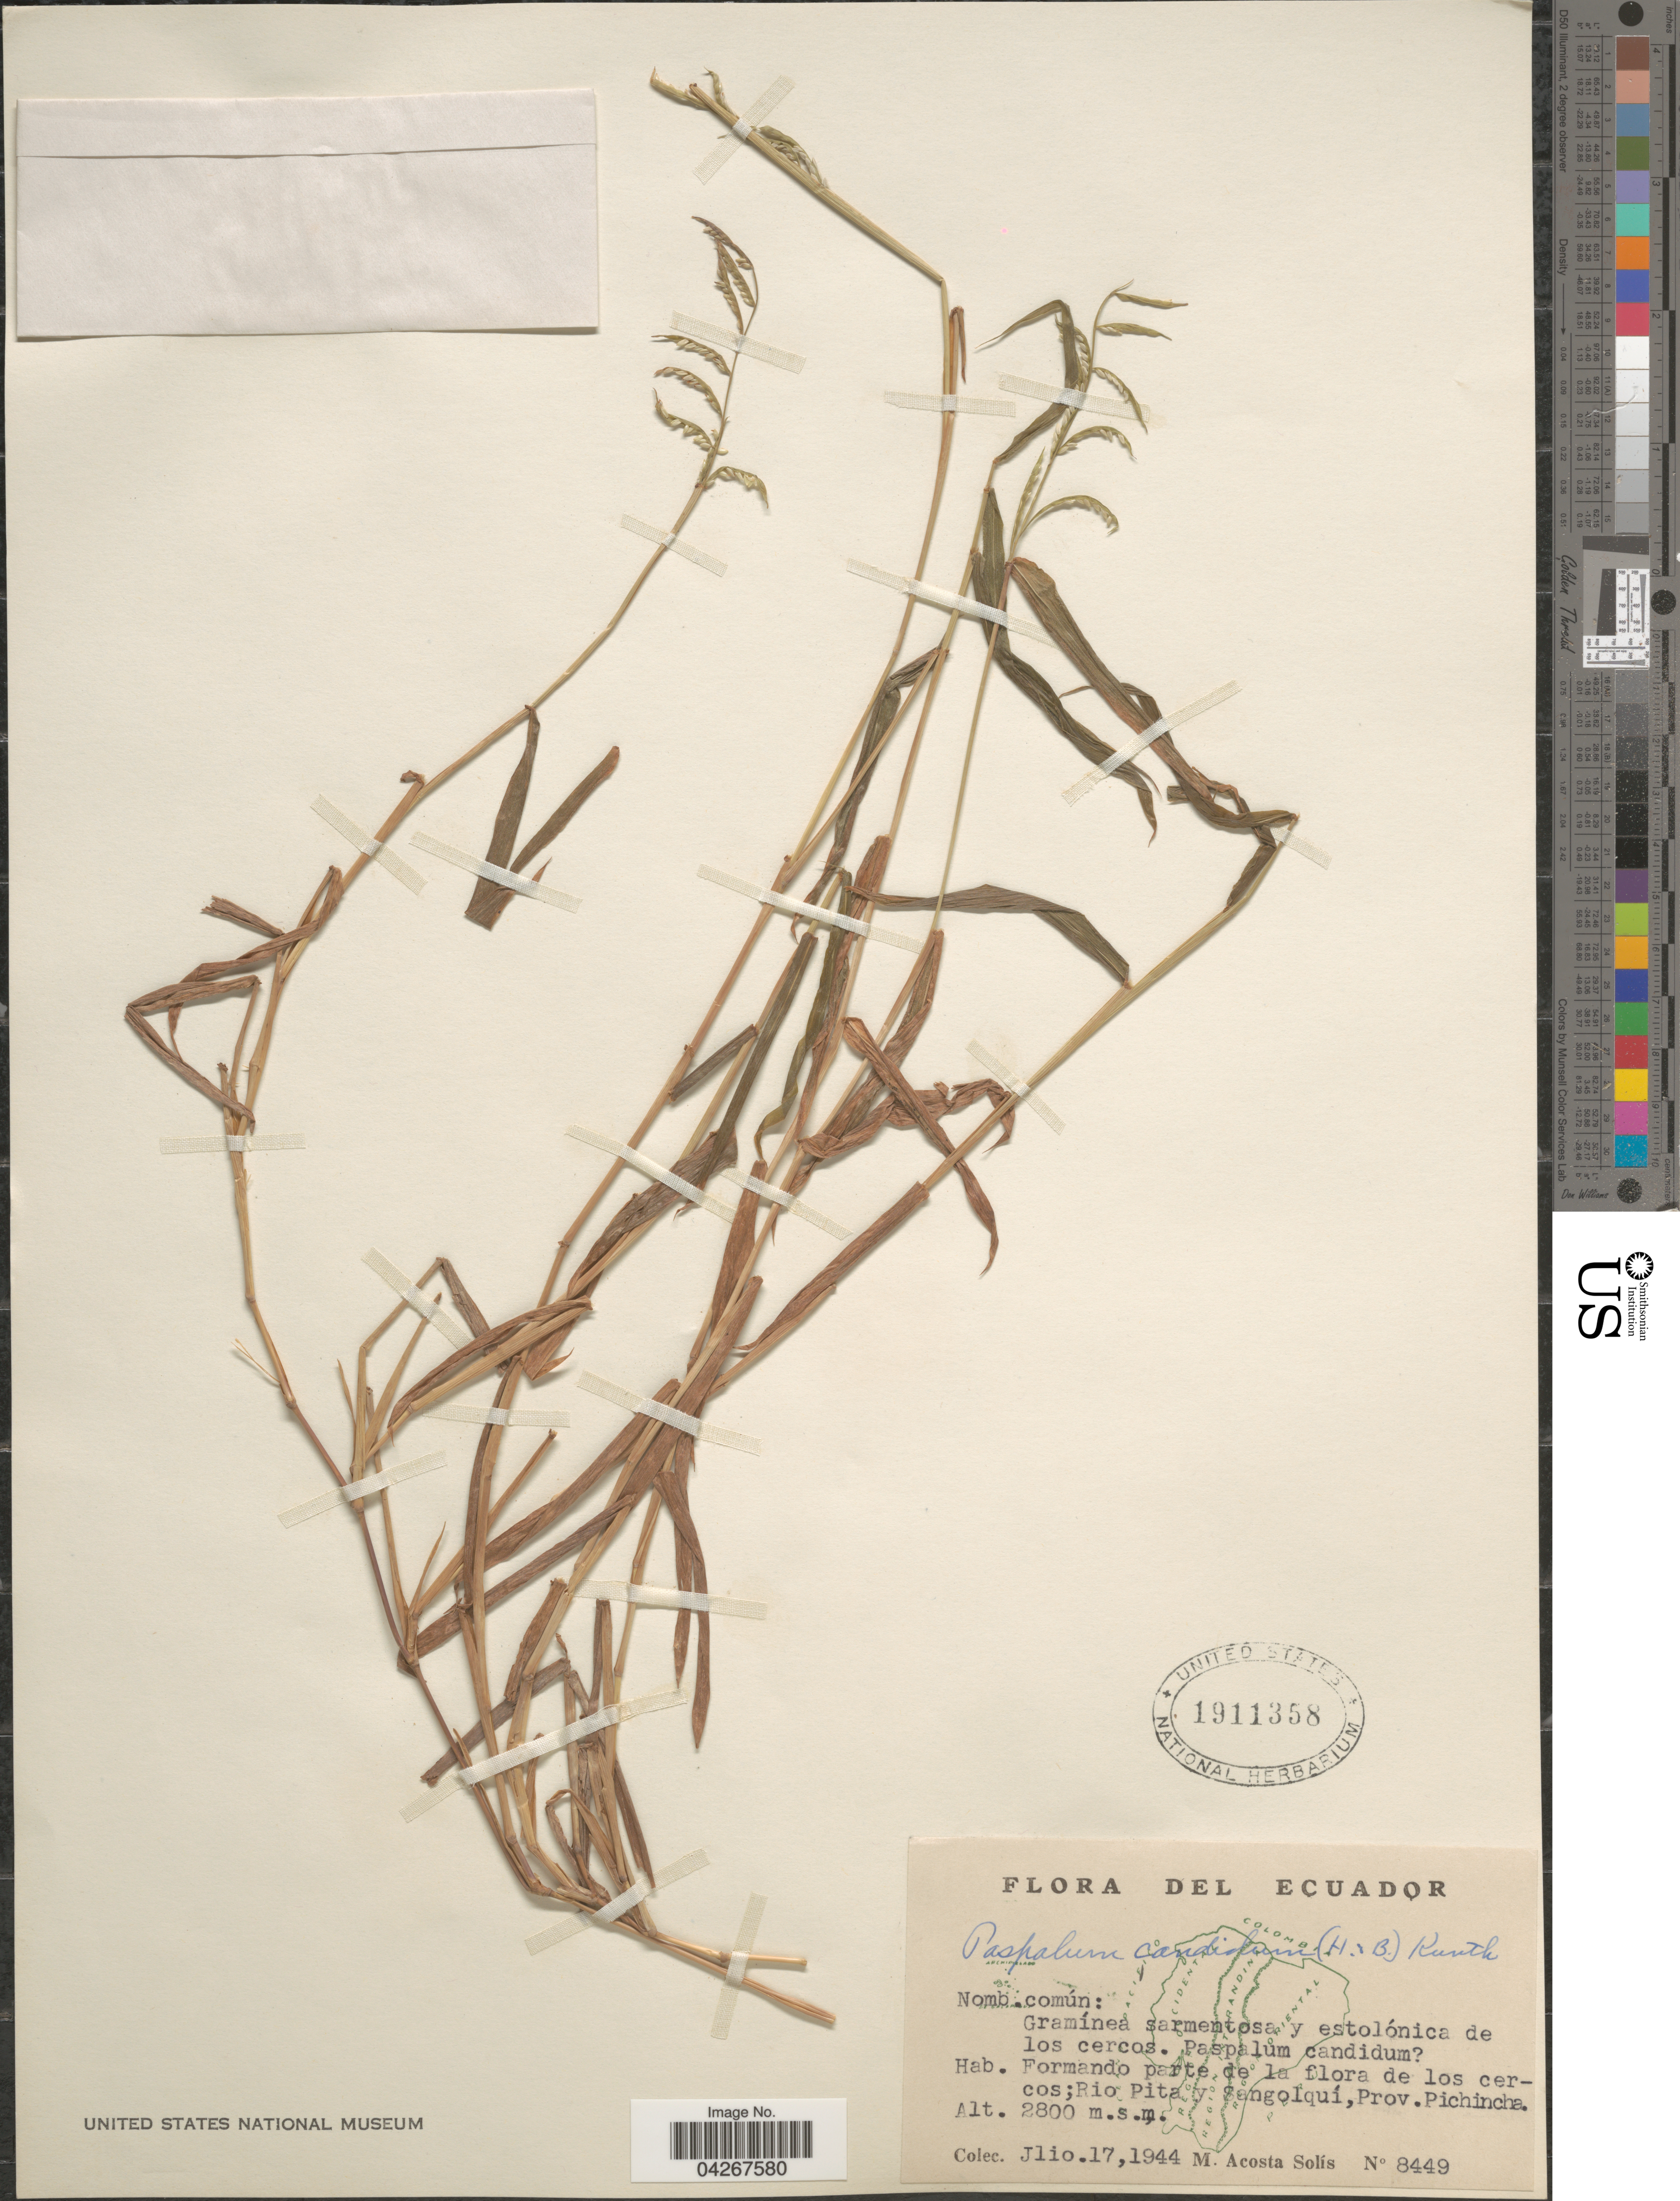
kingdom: Plantae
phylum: Tracheophyta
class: Liliopsida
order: Poales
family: Poaceae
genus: Paspalum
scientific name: Paspalum candidum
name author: (Humb. & Bonpl. ex Fleugge) Kunth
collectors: M. Acosta Solis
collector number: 8449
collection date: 1944-07-17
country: Ecuador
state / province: Pichincha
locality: Formando parte de la flora de los cercos; Rio Pita y Sangolquí.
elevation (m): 2800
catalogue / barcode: US 1911358